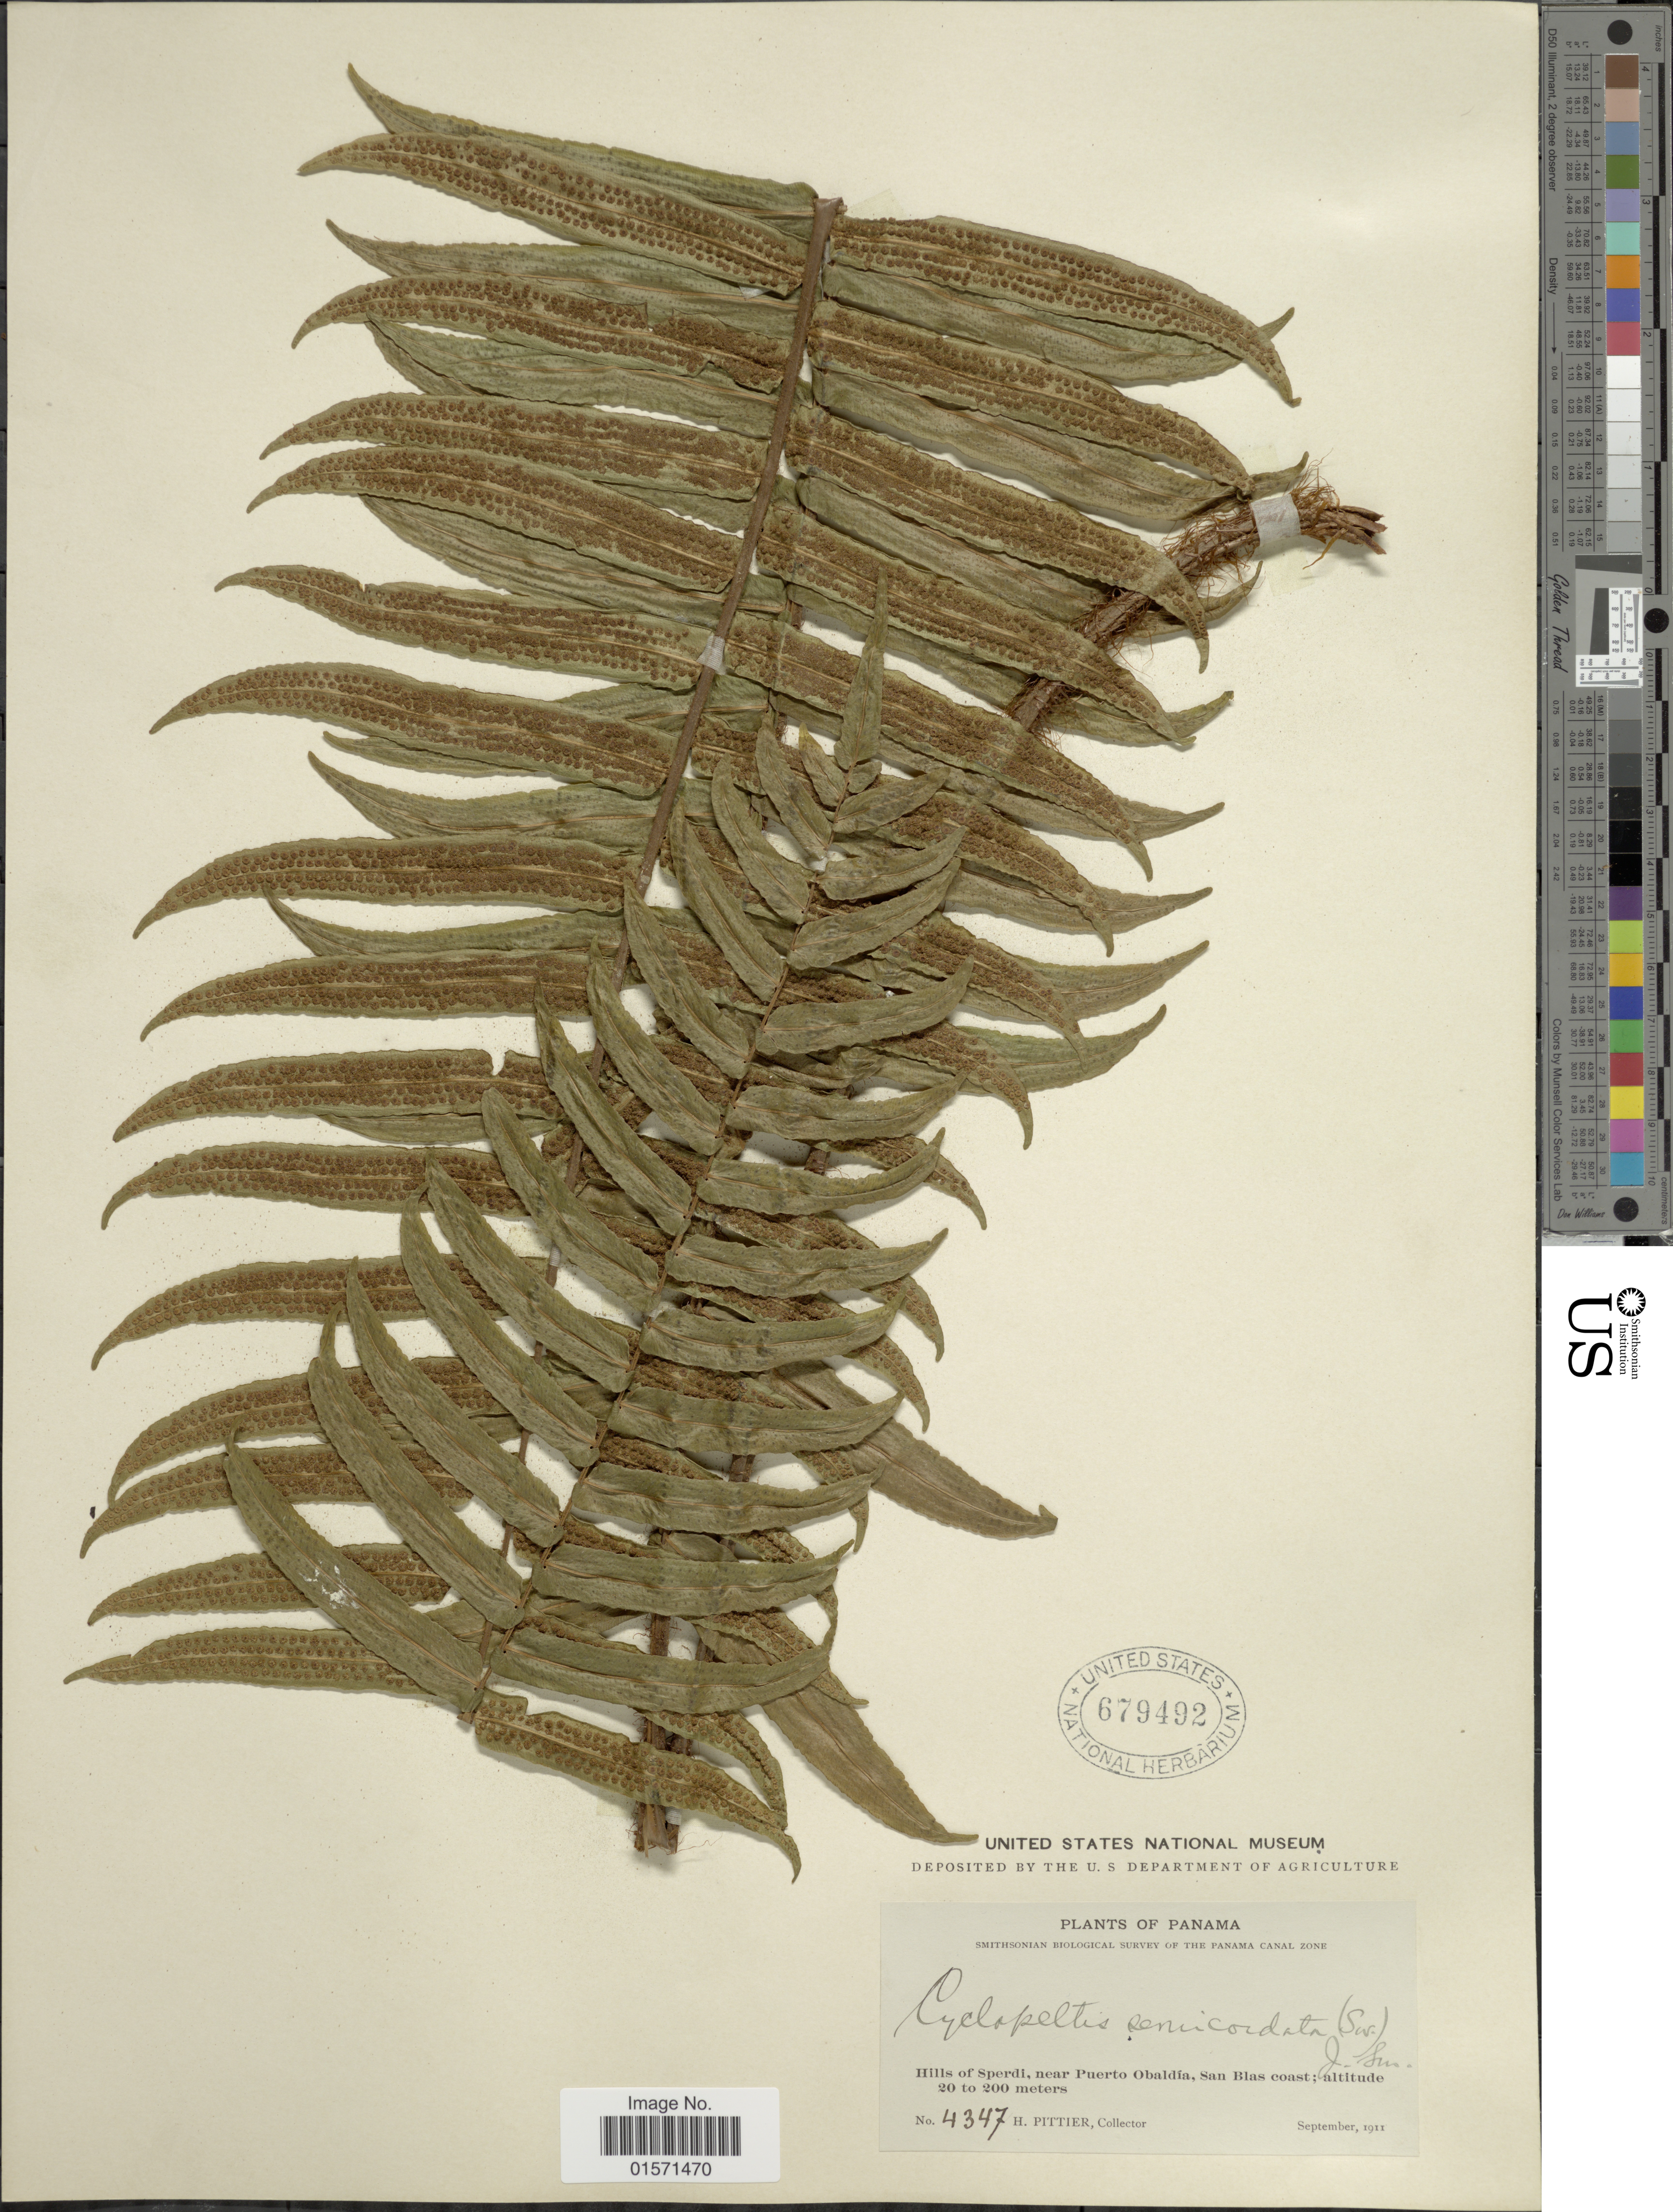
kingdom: Plantae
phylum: Tracheophyta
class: Polypodiopsida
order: Polypodiales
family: Lomariopsidaceae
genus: Cyclopeltis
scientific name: Cyclopeltis semicordata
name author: (Sw.) J. Sm.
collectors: H. F. Pittier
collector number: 4347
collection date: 1911-09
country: Panama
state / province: Kuna Yala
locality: Hills of Sperdi, near Puerto Obaldia, San Blas Coast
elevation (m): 20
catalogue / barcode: US 679492